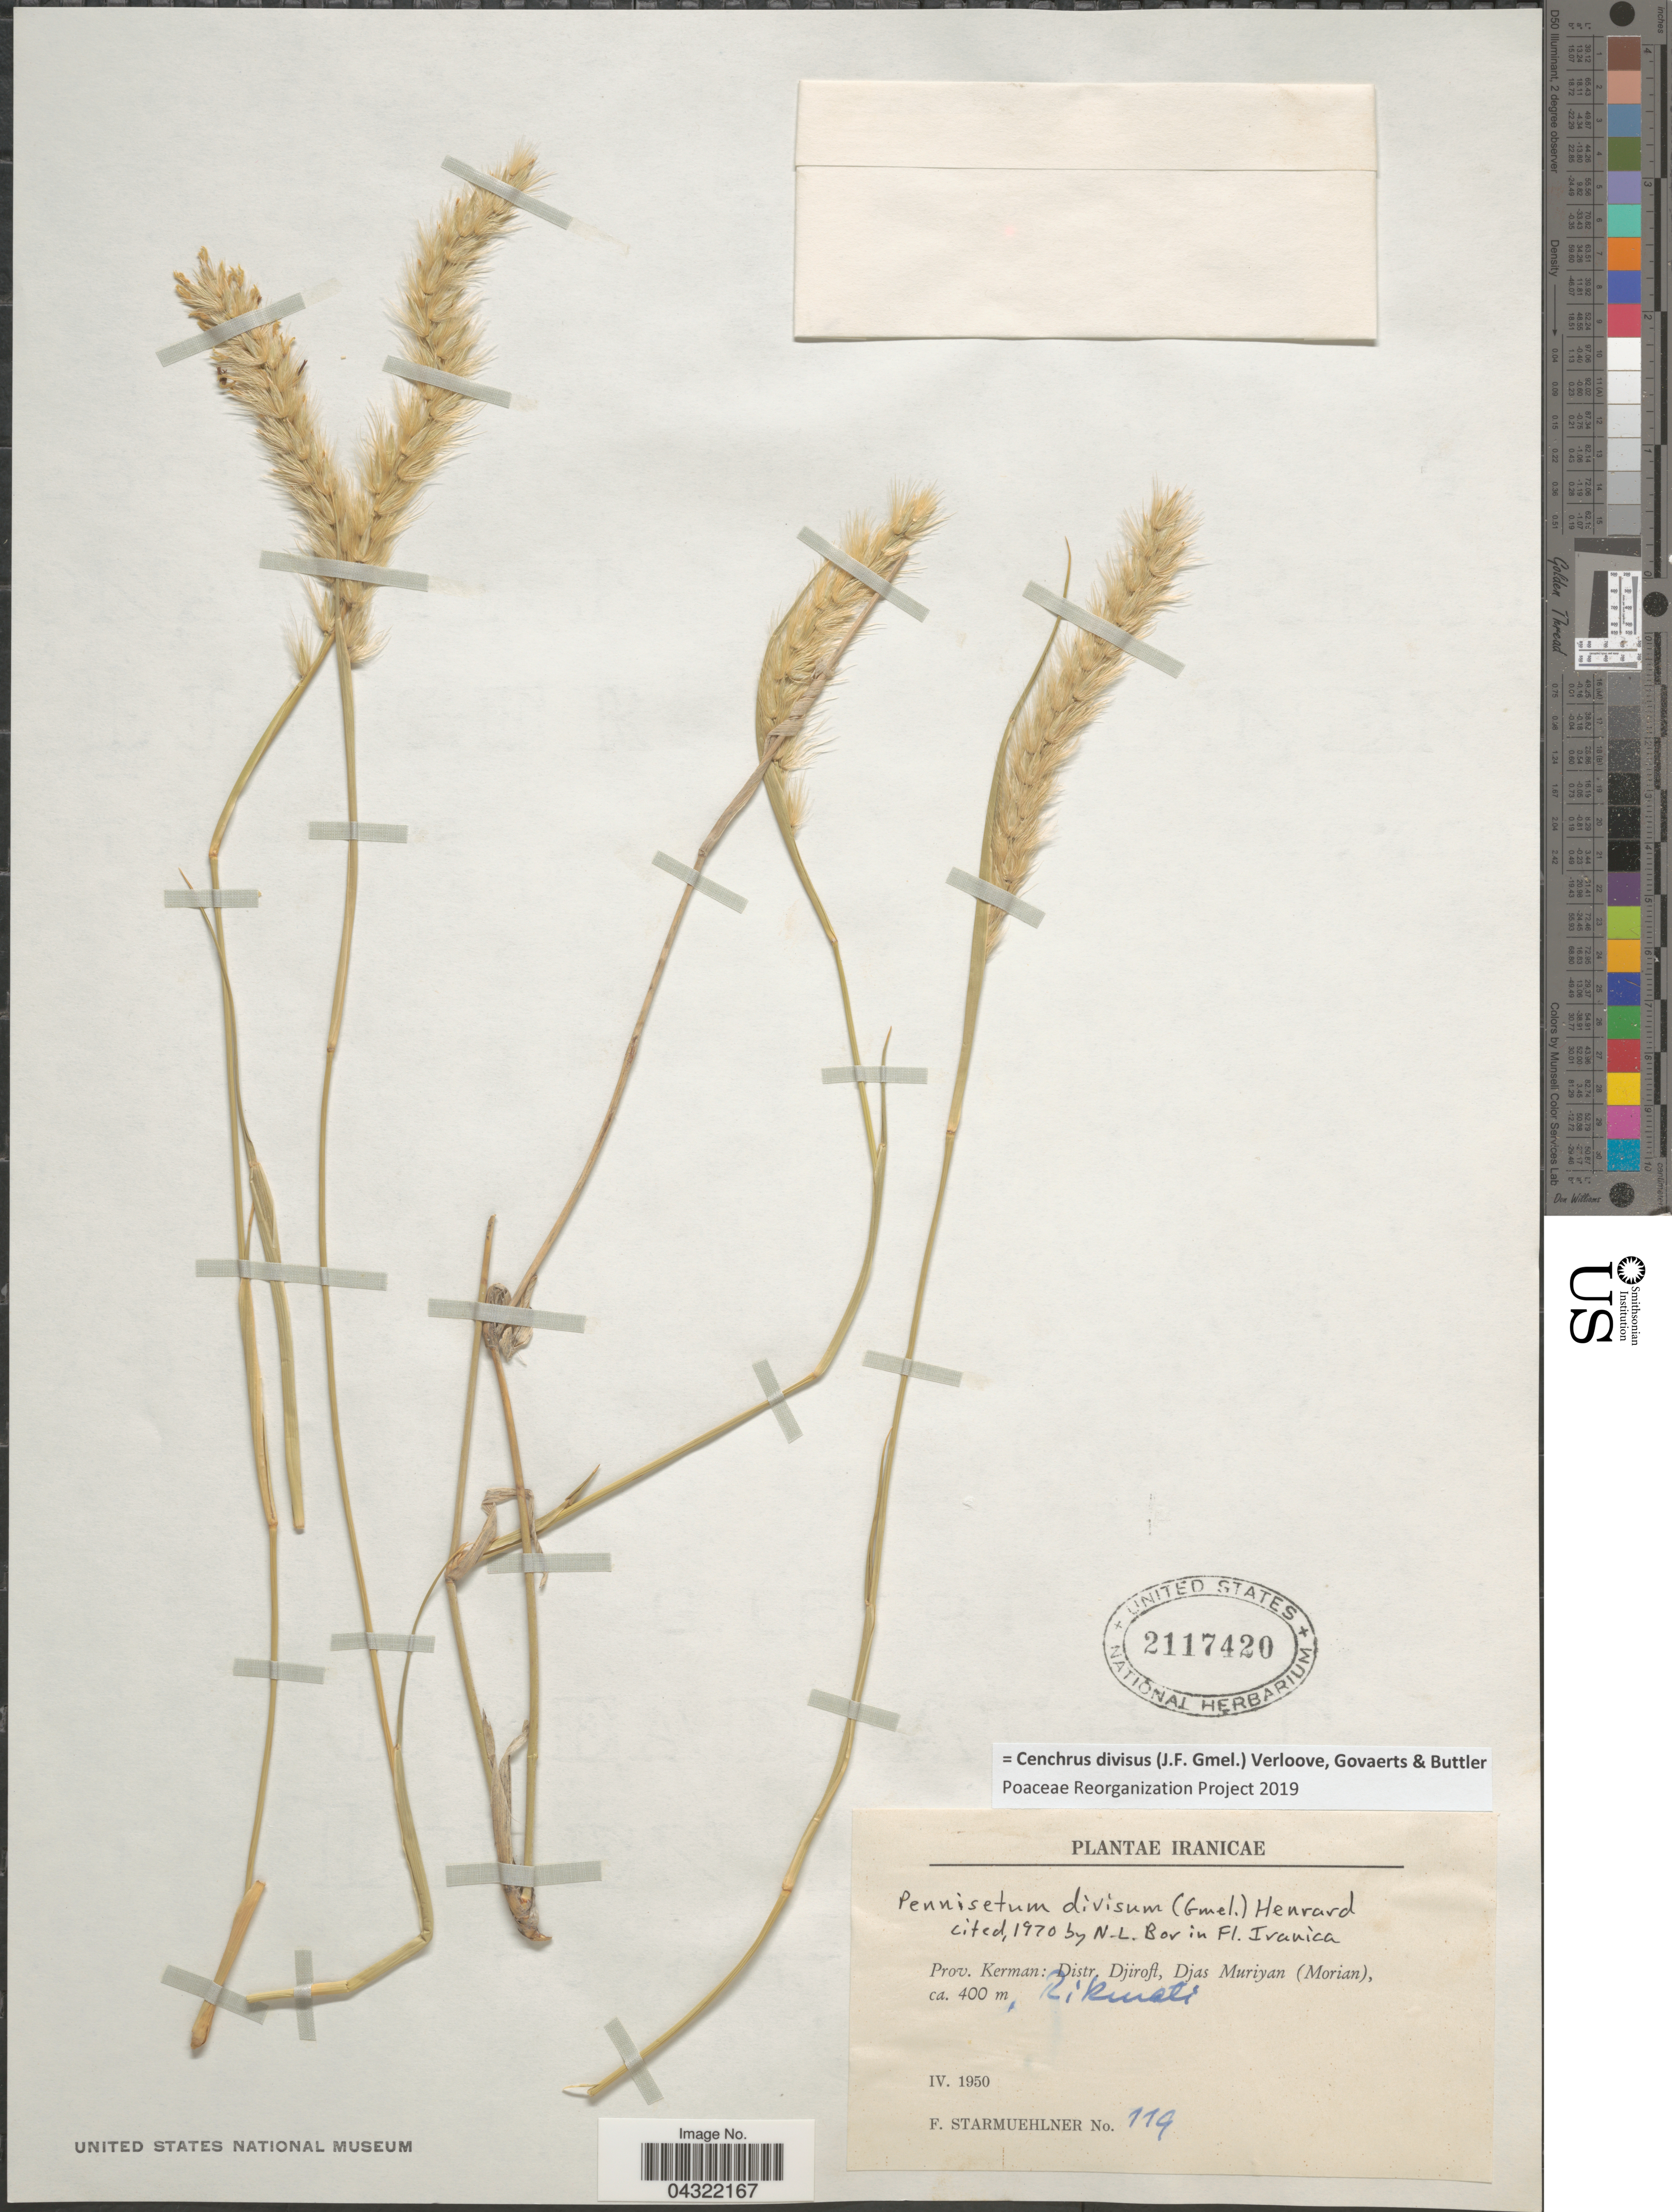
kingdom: Plantae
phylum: Tracheophyta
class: Liliopsida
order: Poales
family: Poaceae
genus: Cenchrus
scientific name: Cenchrus divisus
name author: (J.F. Gmel.) Verloove et al.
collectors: F. Starmuehlner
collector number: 119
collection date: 1950-04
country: Iran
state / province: Kerman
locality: Distr. Djiroft, Djas Muriyan (Morian), Rikinati [interpreted].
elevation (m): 400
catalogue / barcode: US 2117420